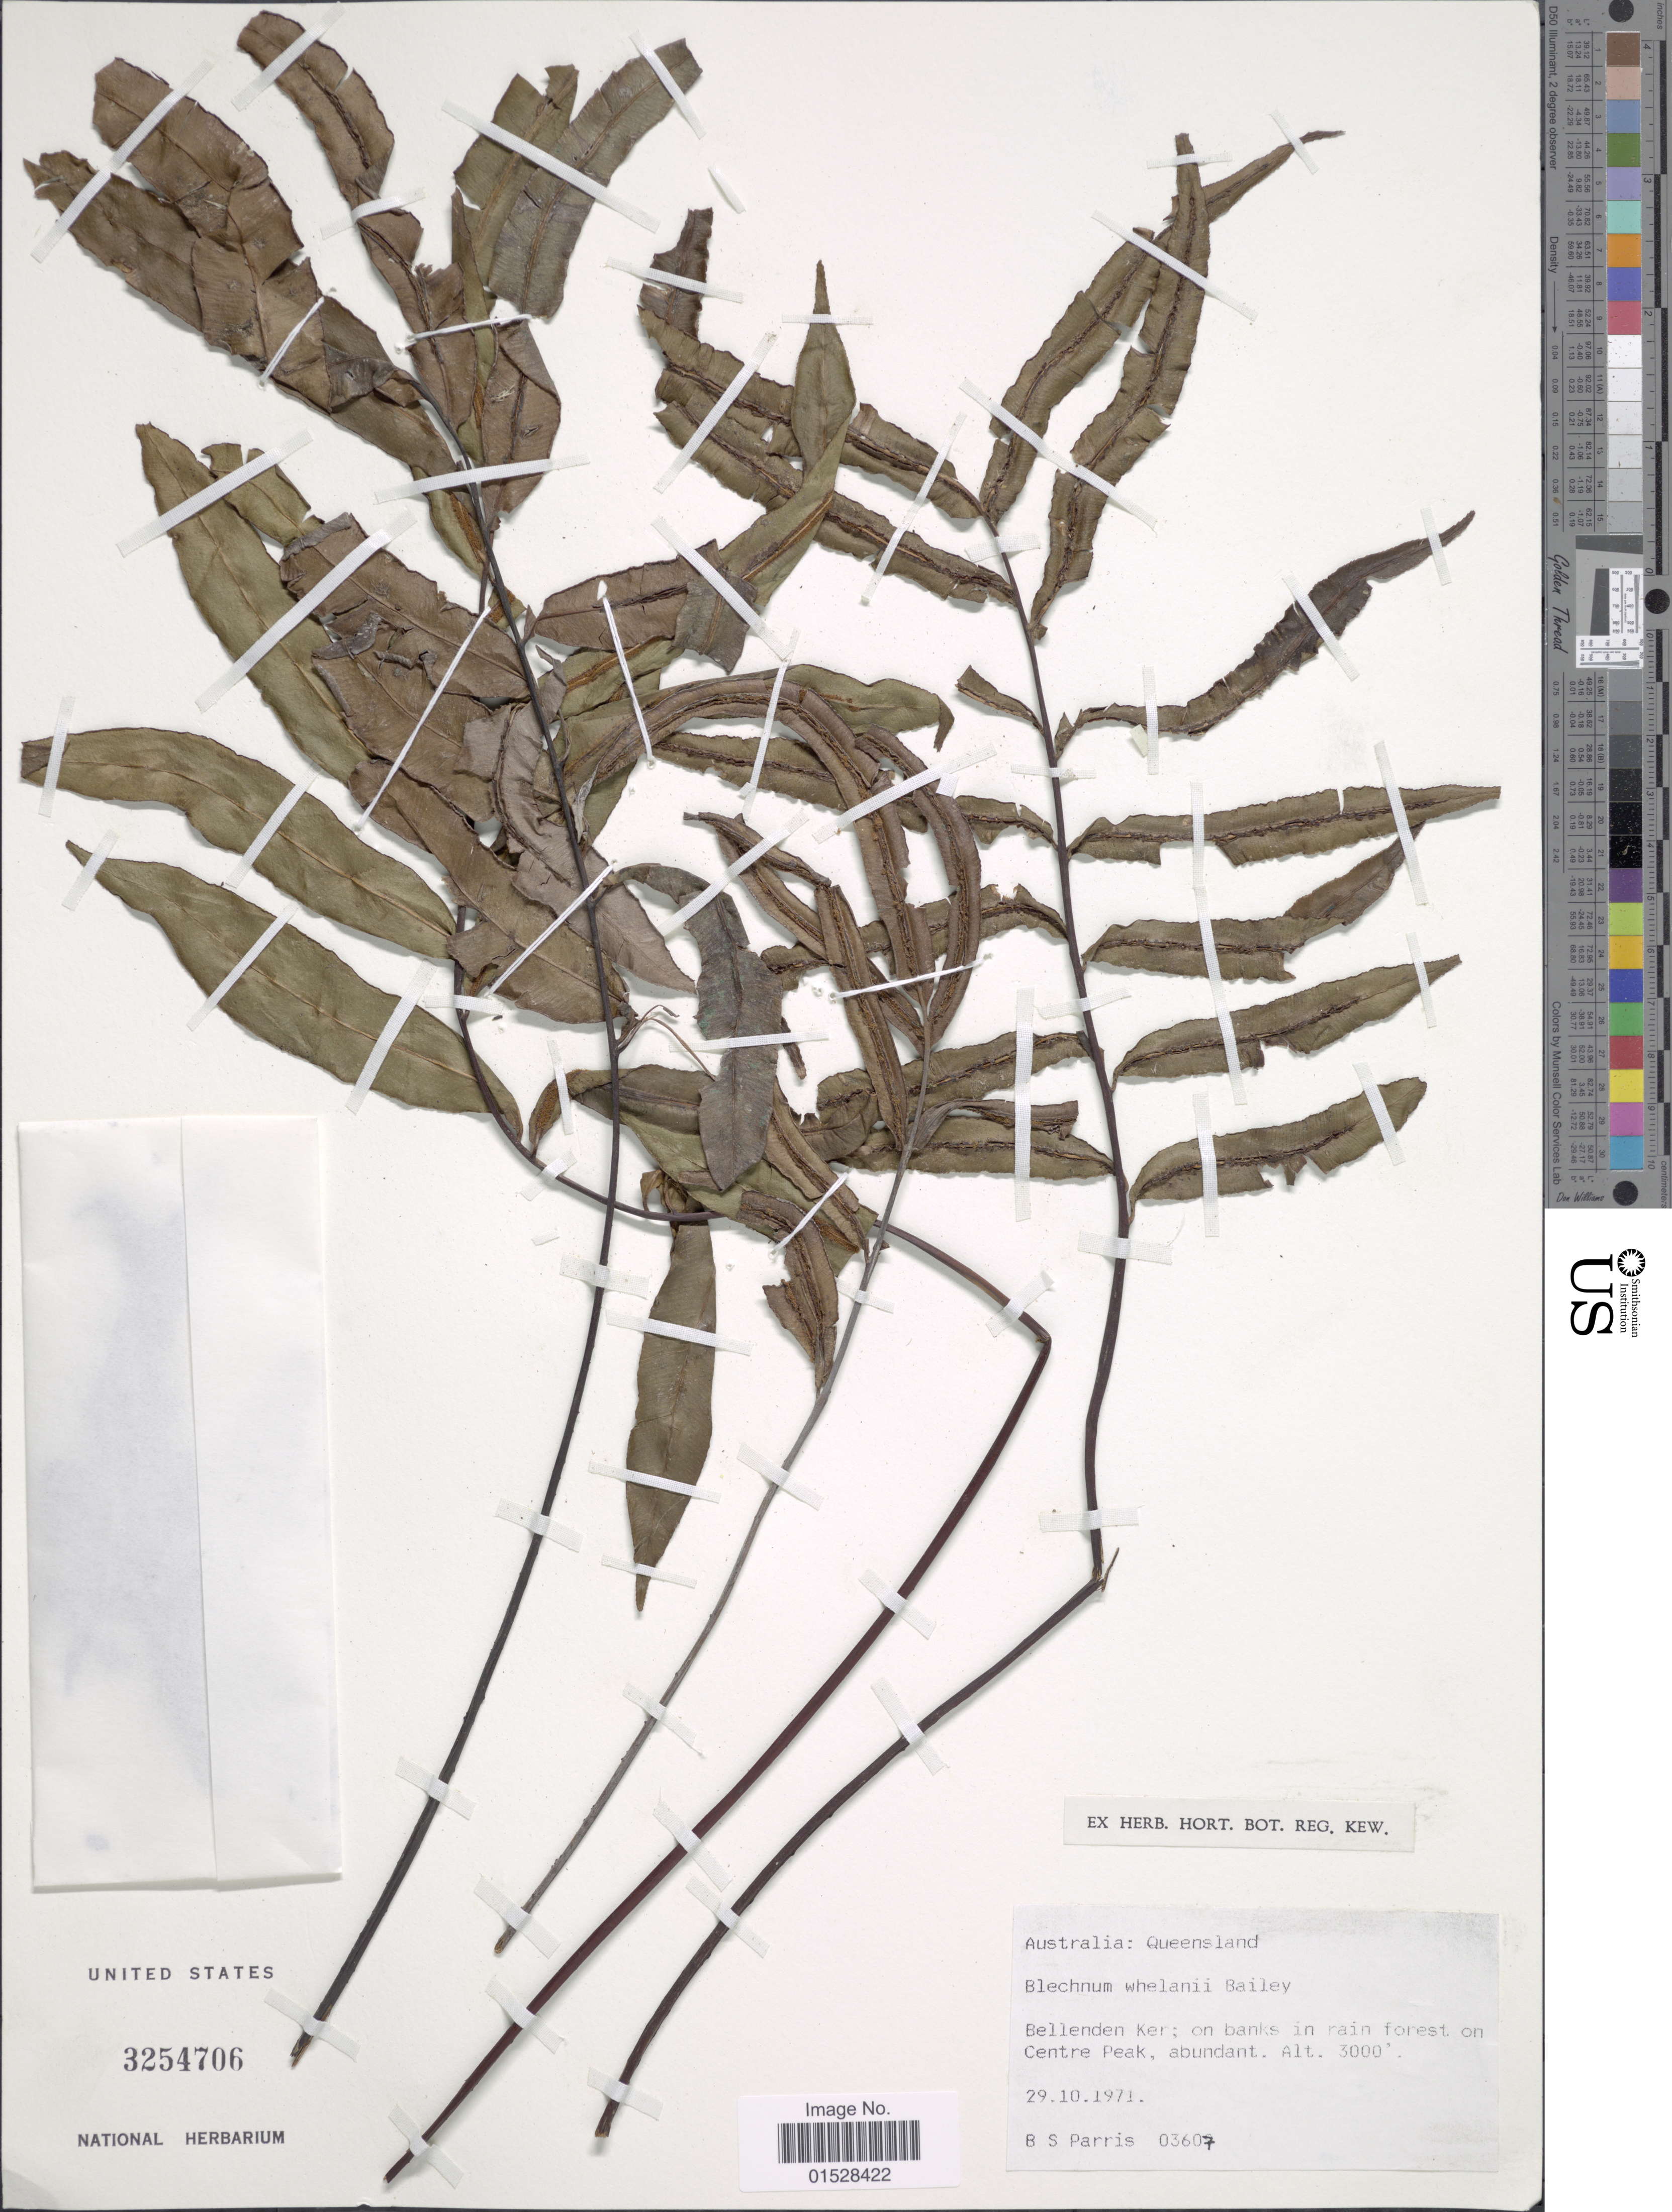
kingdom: Plantae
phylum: Tracheophyta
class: Polypodiopsida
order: Polypodiales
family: Blechnaceae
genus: Blechnum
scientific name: Blechnum whelanii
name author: F.M. Bailey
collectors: B. S. Parris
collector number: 03607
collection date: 1971-10-29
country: Australia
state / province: Queensland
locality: Bellenden Ker; on banks in rain forest on Centre Peak.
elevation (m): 914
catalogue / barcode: US 3254706